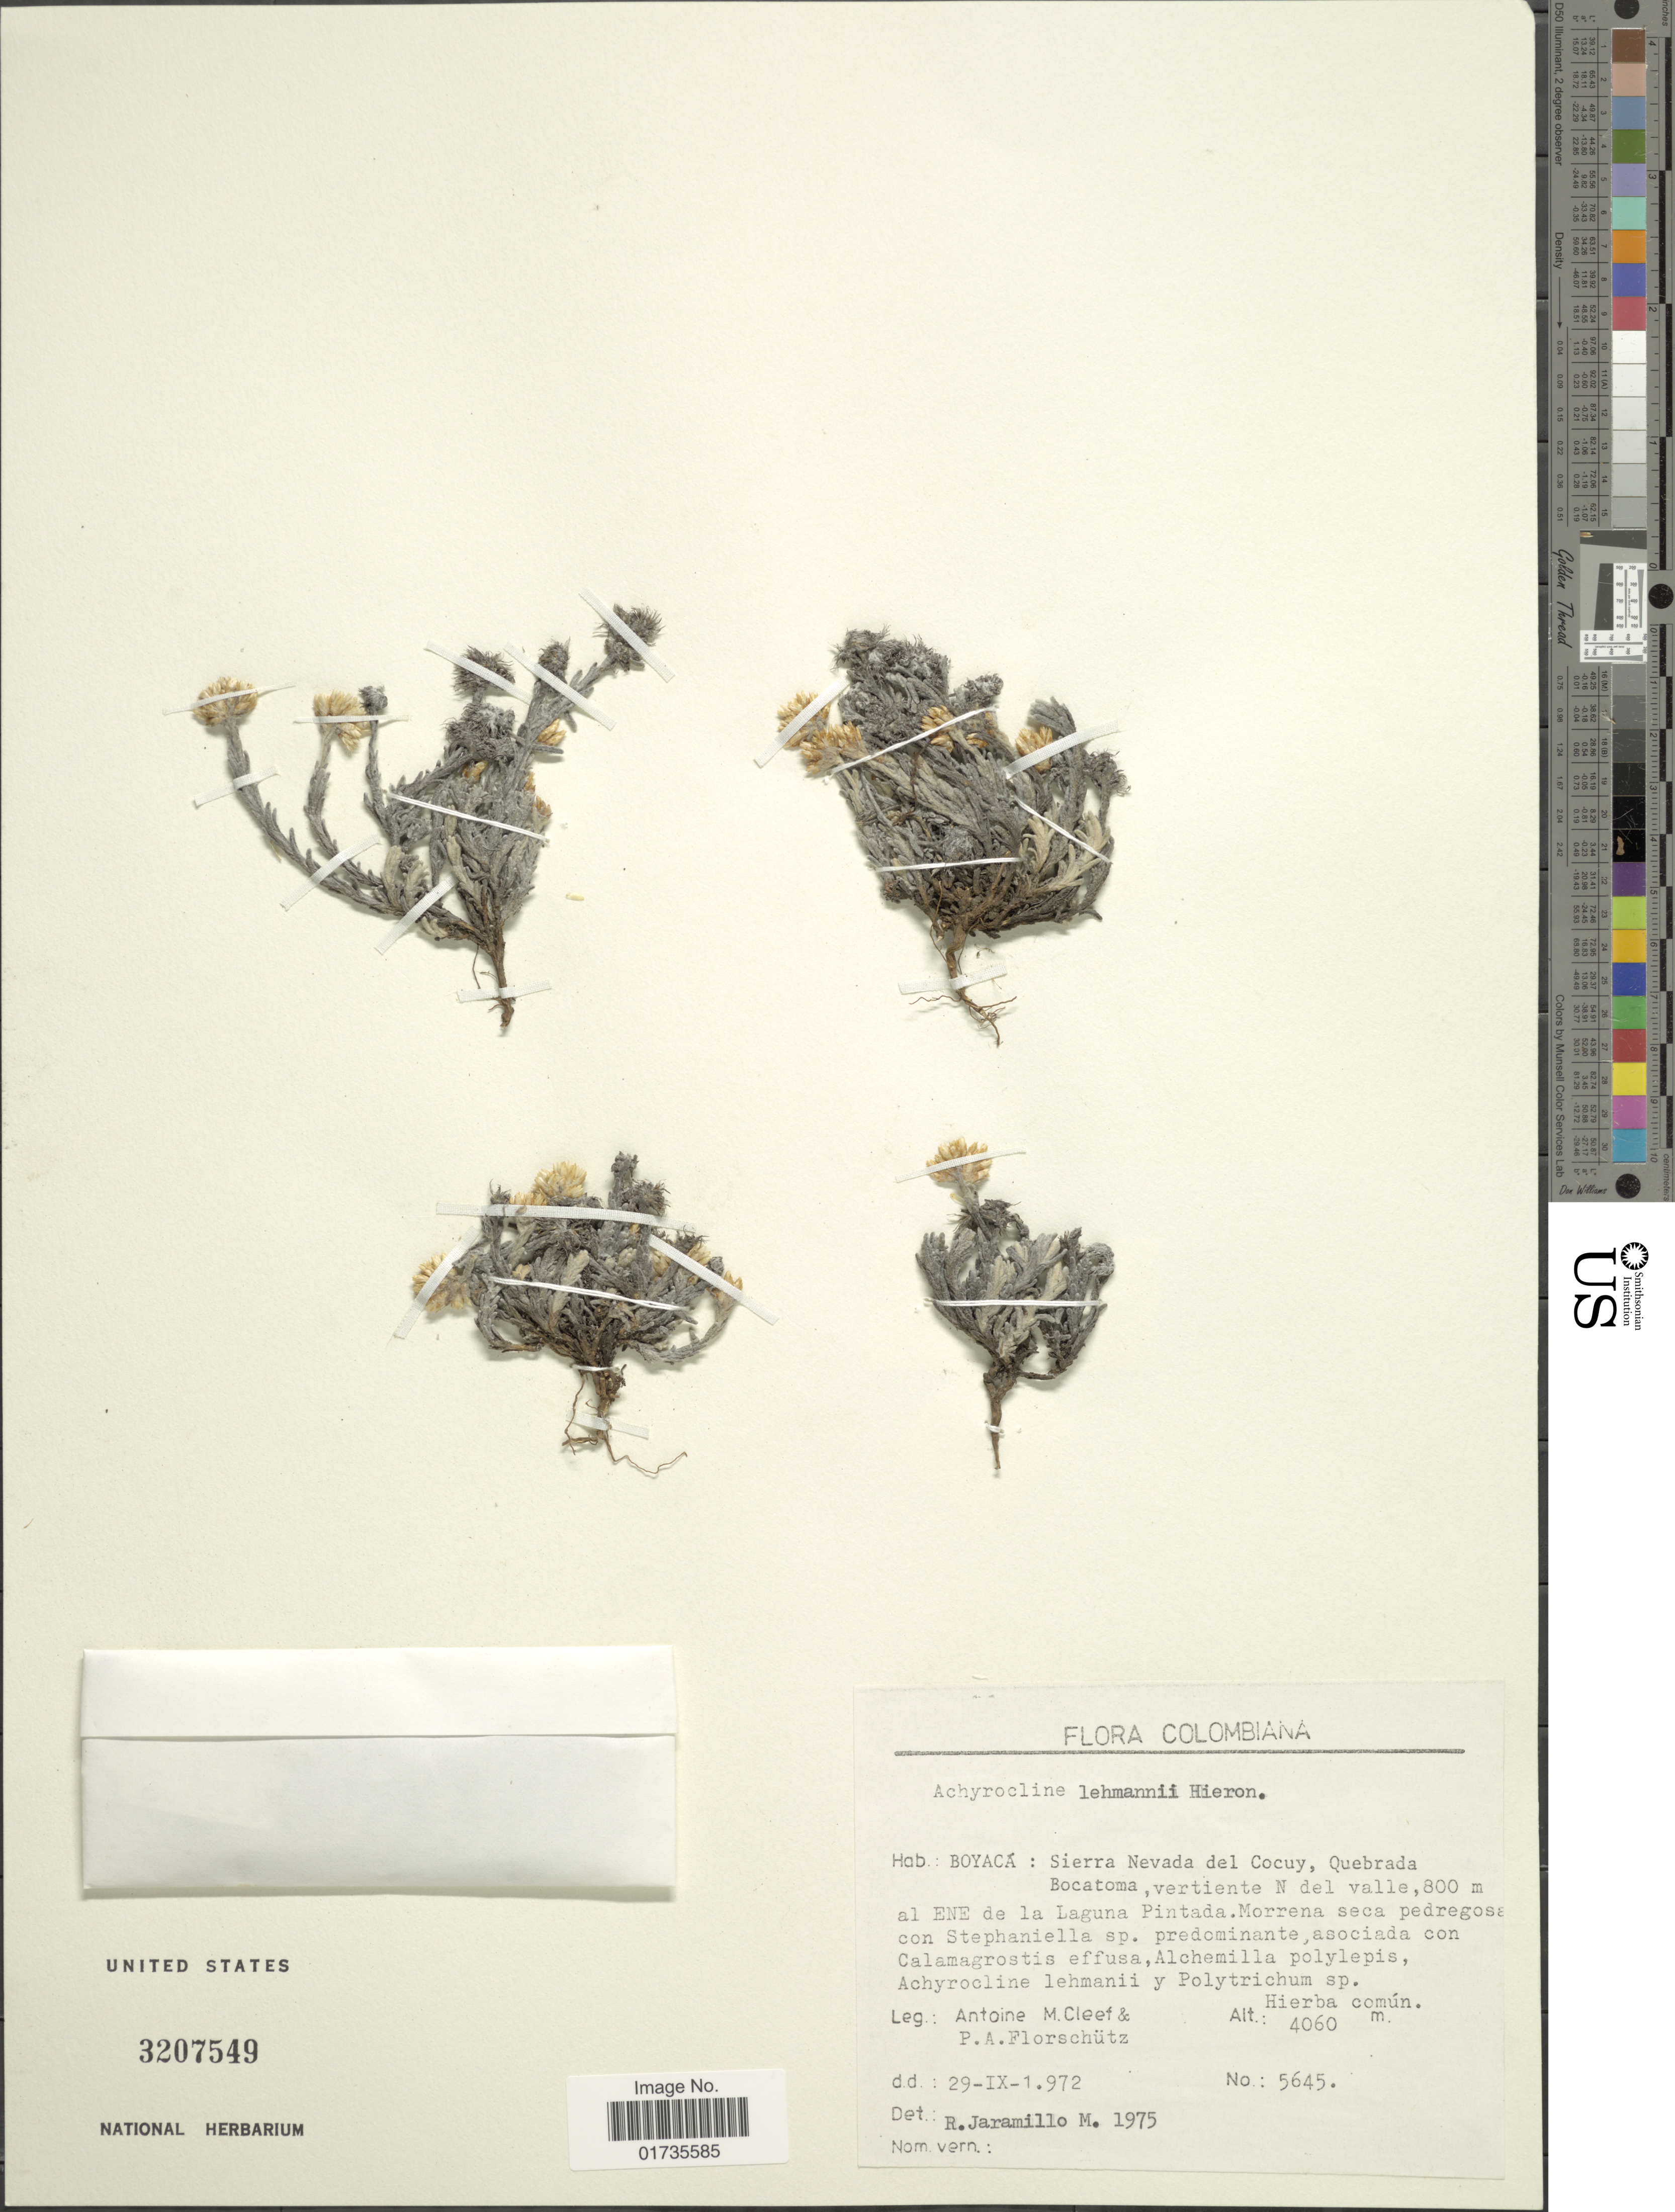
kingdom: Plantae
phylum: Tracheophyta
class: Magnoliopsida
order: Asterales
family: Asteraceae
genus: Achyrocline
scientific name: Achyrocline lehmanni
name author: Hieron.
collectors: A. M. Cleef & P. Florschütz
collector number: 5645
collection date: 1972-09-29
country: Colombia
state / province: Boyacá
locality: Boyacá: Sierra Nevada del Cocuy, Quebrada Bocatoma, vertiente N del valle, 800 m al ENE de la Laguna Pintada.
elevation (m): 4060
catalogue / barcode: US 3207549